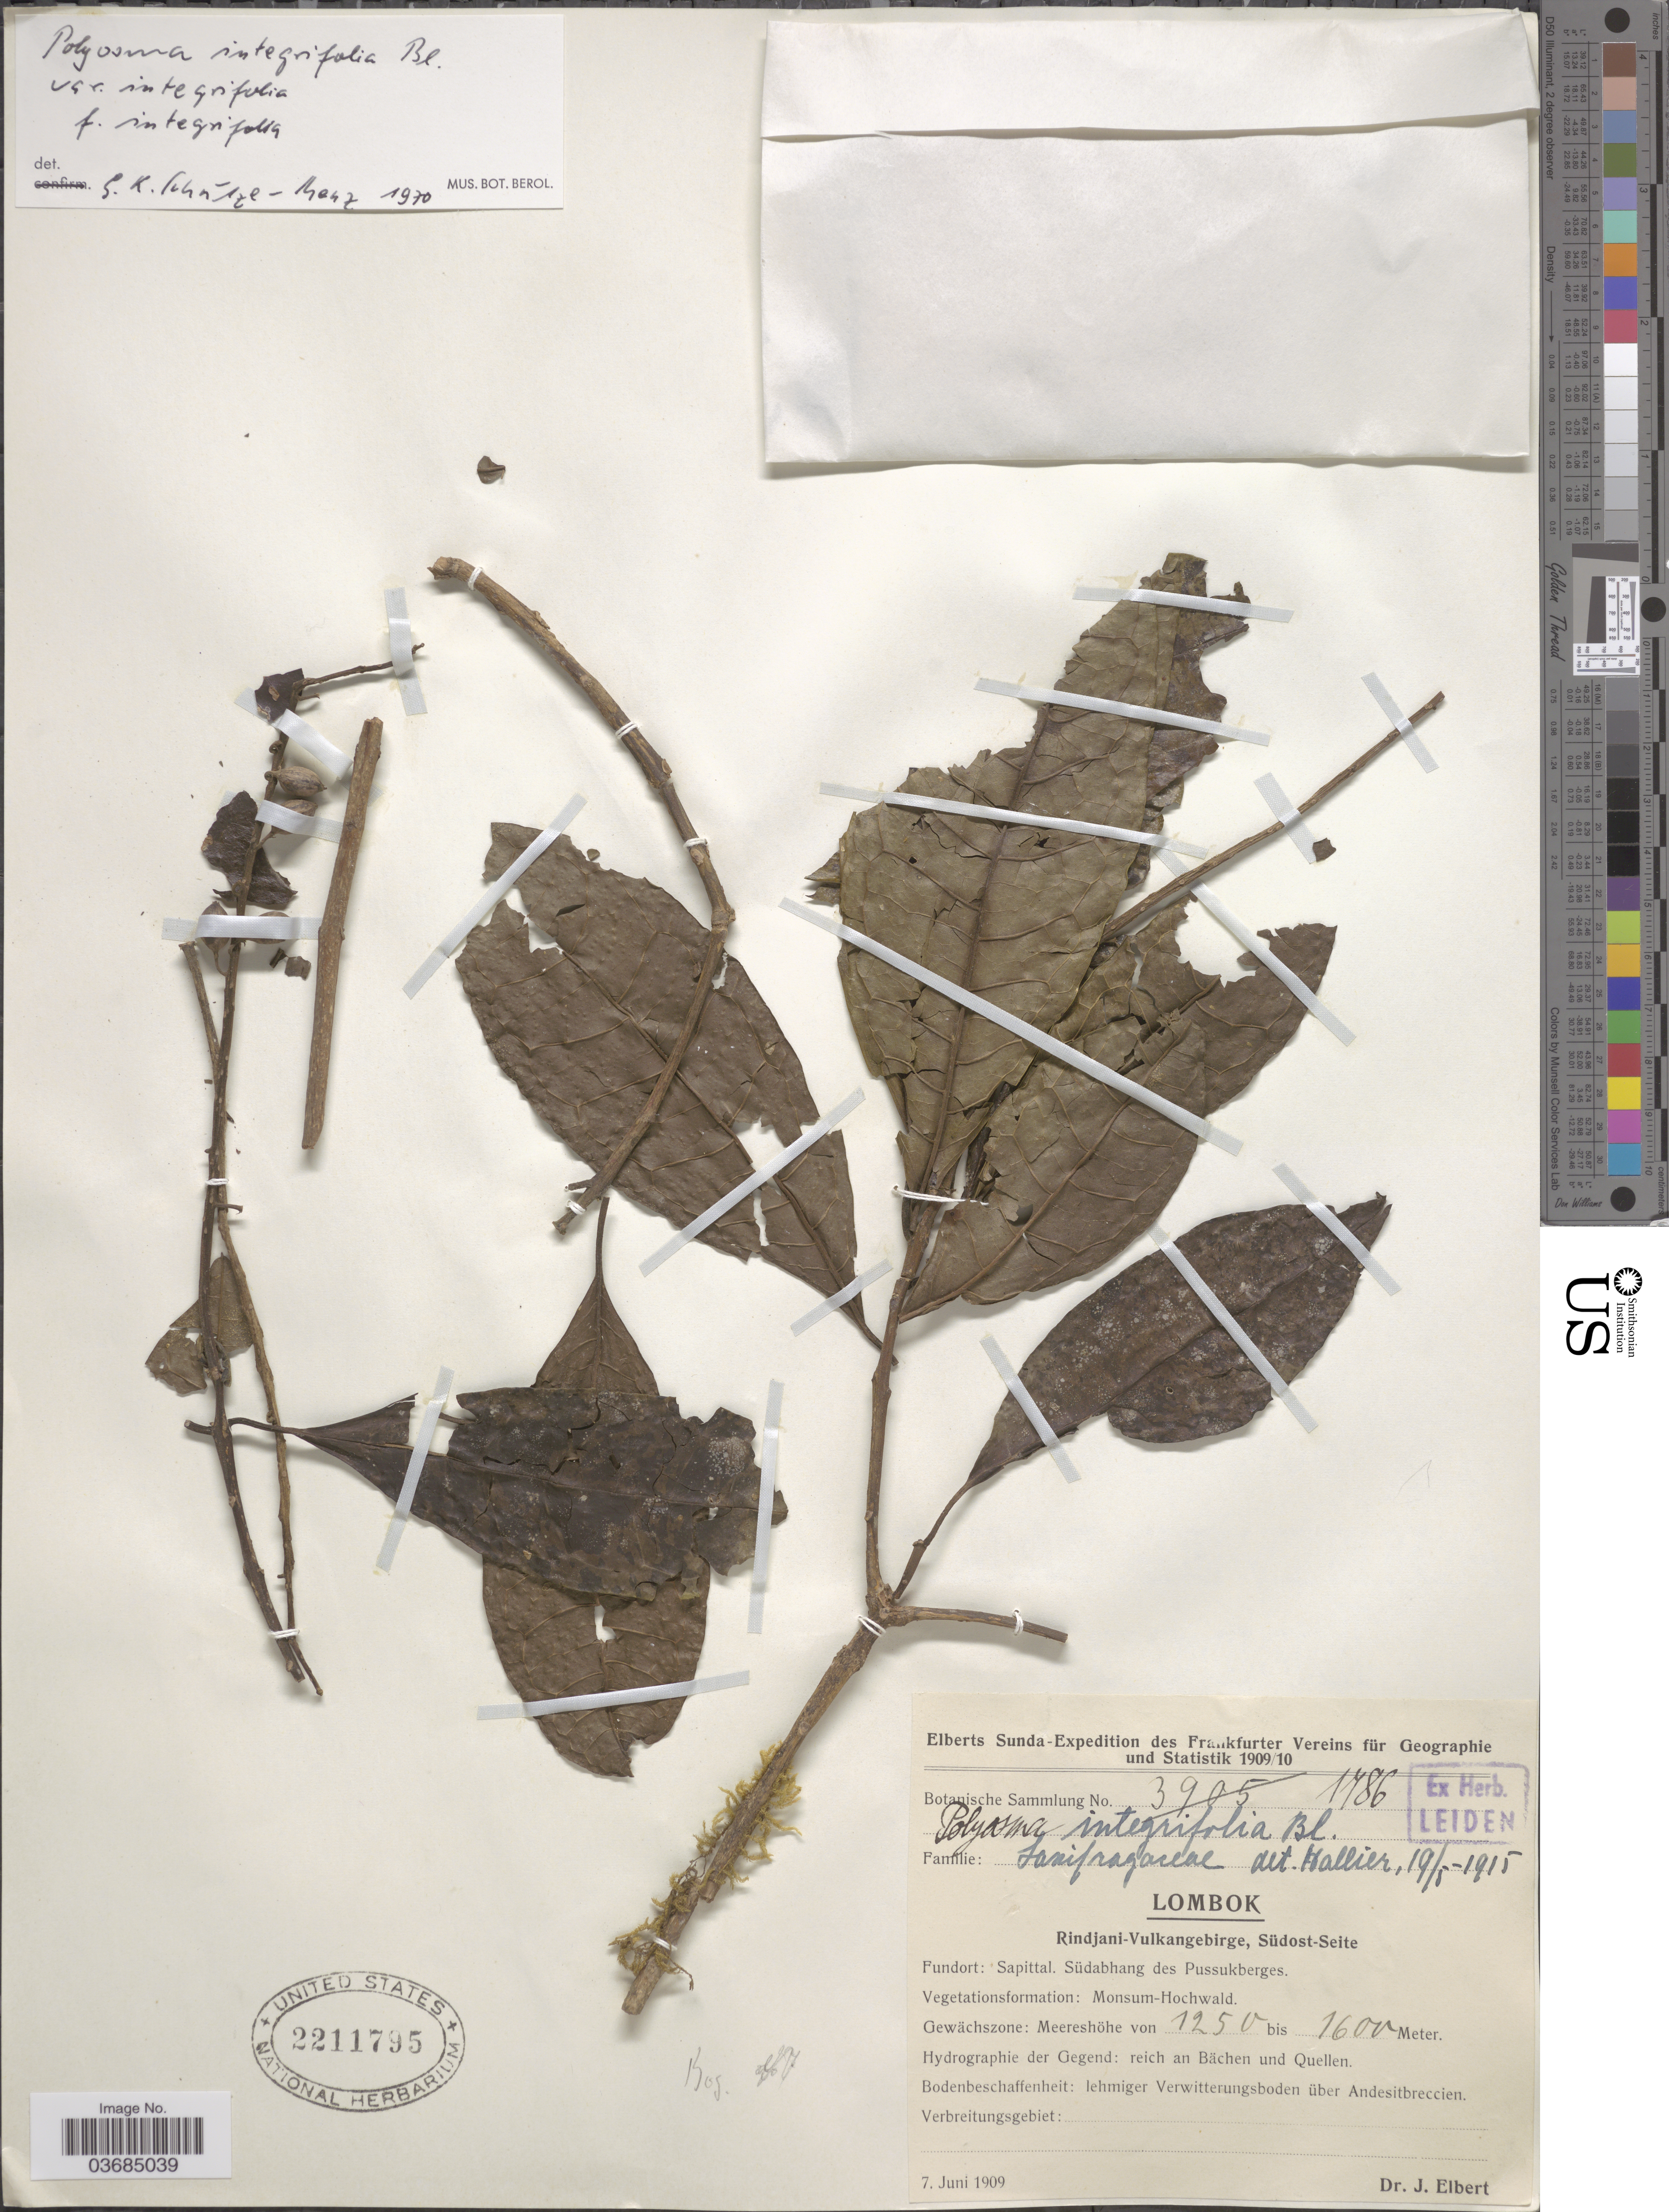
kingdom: Plantae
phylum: Tracheophyta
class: Magnoliopsida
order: Escalloniales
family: Escalloniaceae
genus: Polyosma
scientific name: Polyosma integrifolia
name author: Blume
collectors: J. Elbert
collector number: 1786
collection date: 1909-06-07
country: Indonesia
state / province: Nusa Tenggara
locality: Elberts SUnda-Expedition des Frankfurter Vereins für Geographic und Statistik 1909/10. Rindjani-Vulkangebirge, Südost-Seite. Sapittal, Südabhang des Pussukberges.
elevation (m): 1250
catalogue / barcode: US 2211795